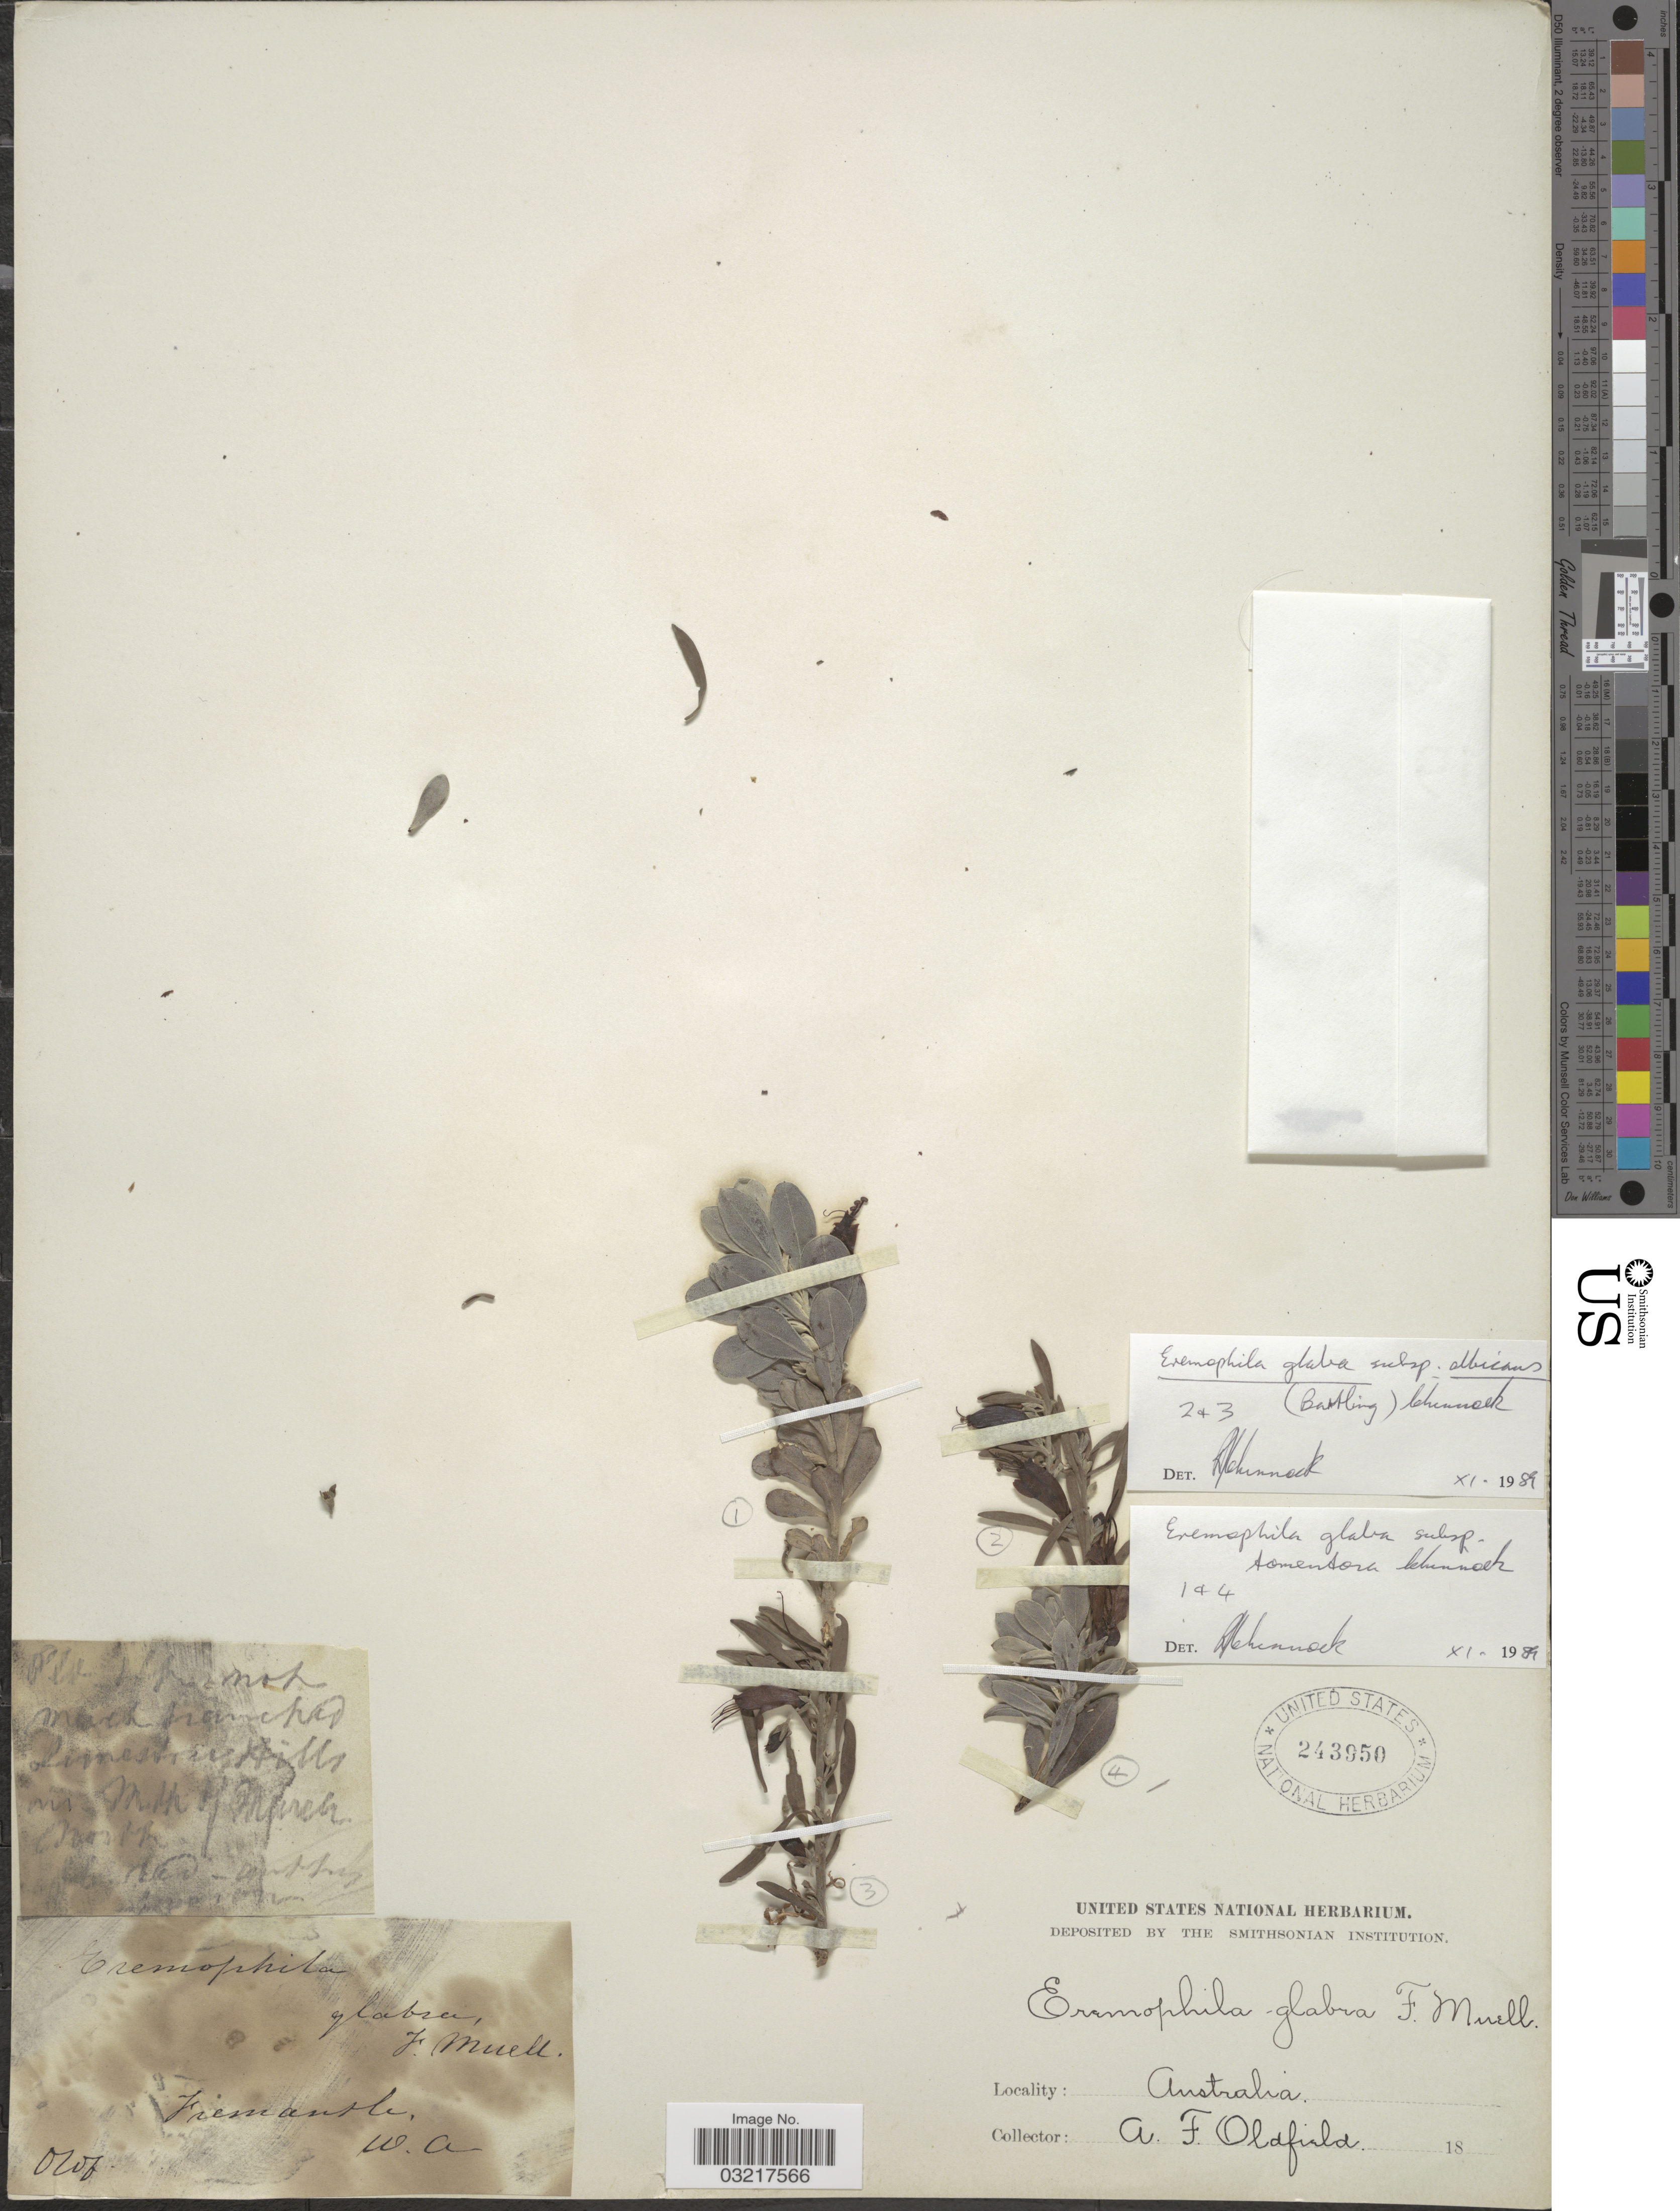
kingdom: Plantae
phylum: Tracheophyta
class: Magnoliopsida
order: Lamiales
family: Scrophulariaceae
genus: Eremophila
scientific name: Eremophila glabra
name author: (R. Br.) Ostenf.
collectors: A. Oldfield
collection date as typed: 18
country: Australia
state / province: Western Australia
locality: Fremantle, W. A.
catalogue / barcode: US 243950